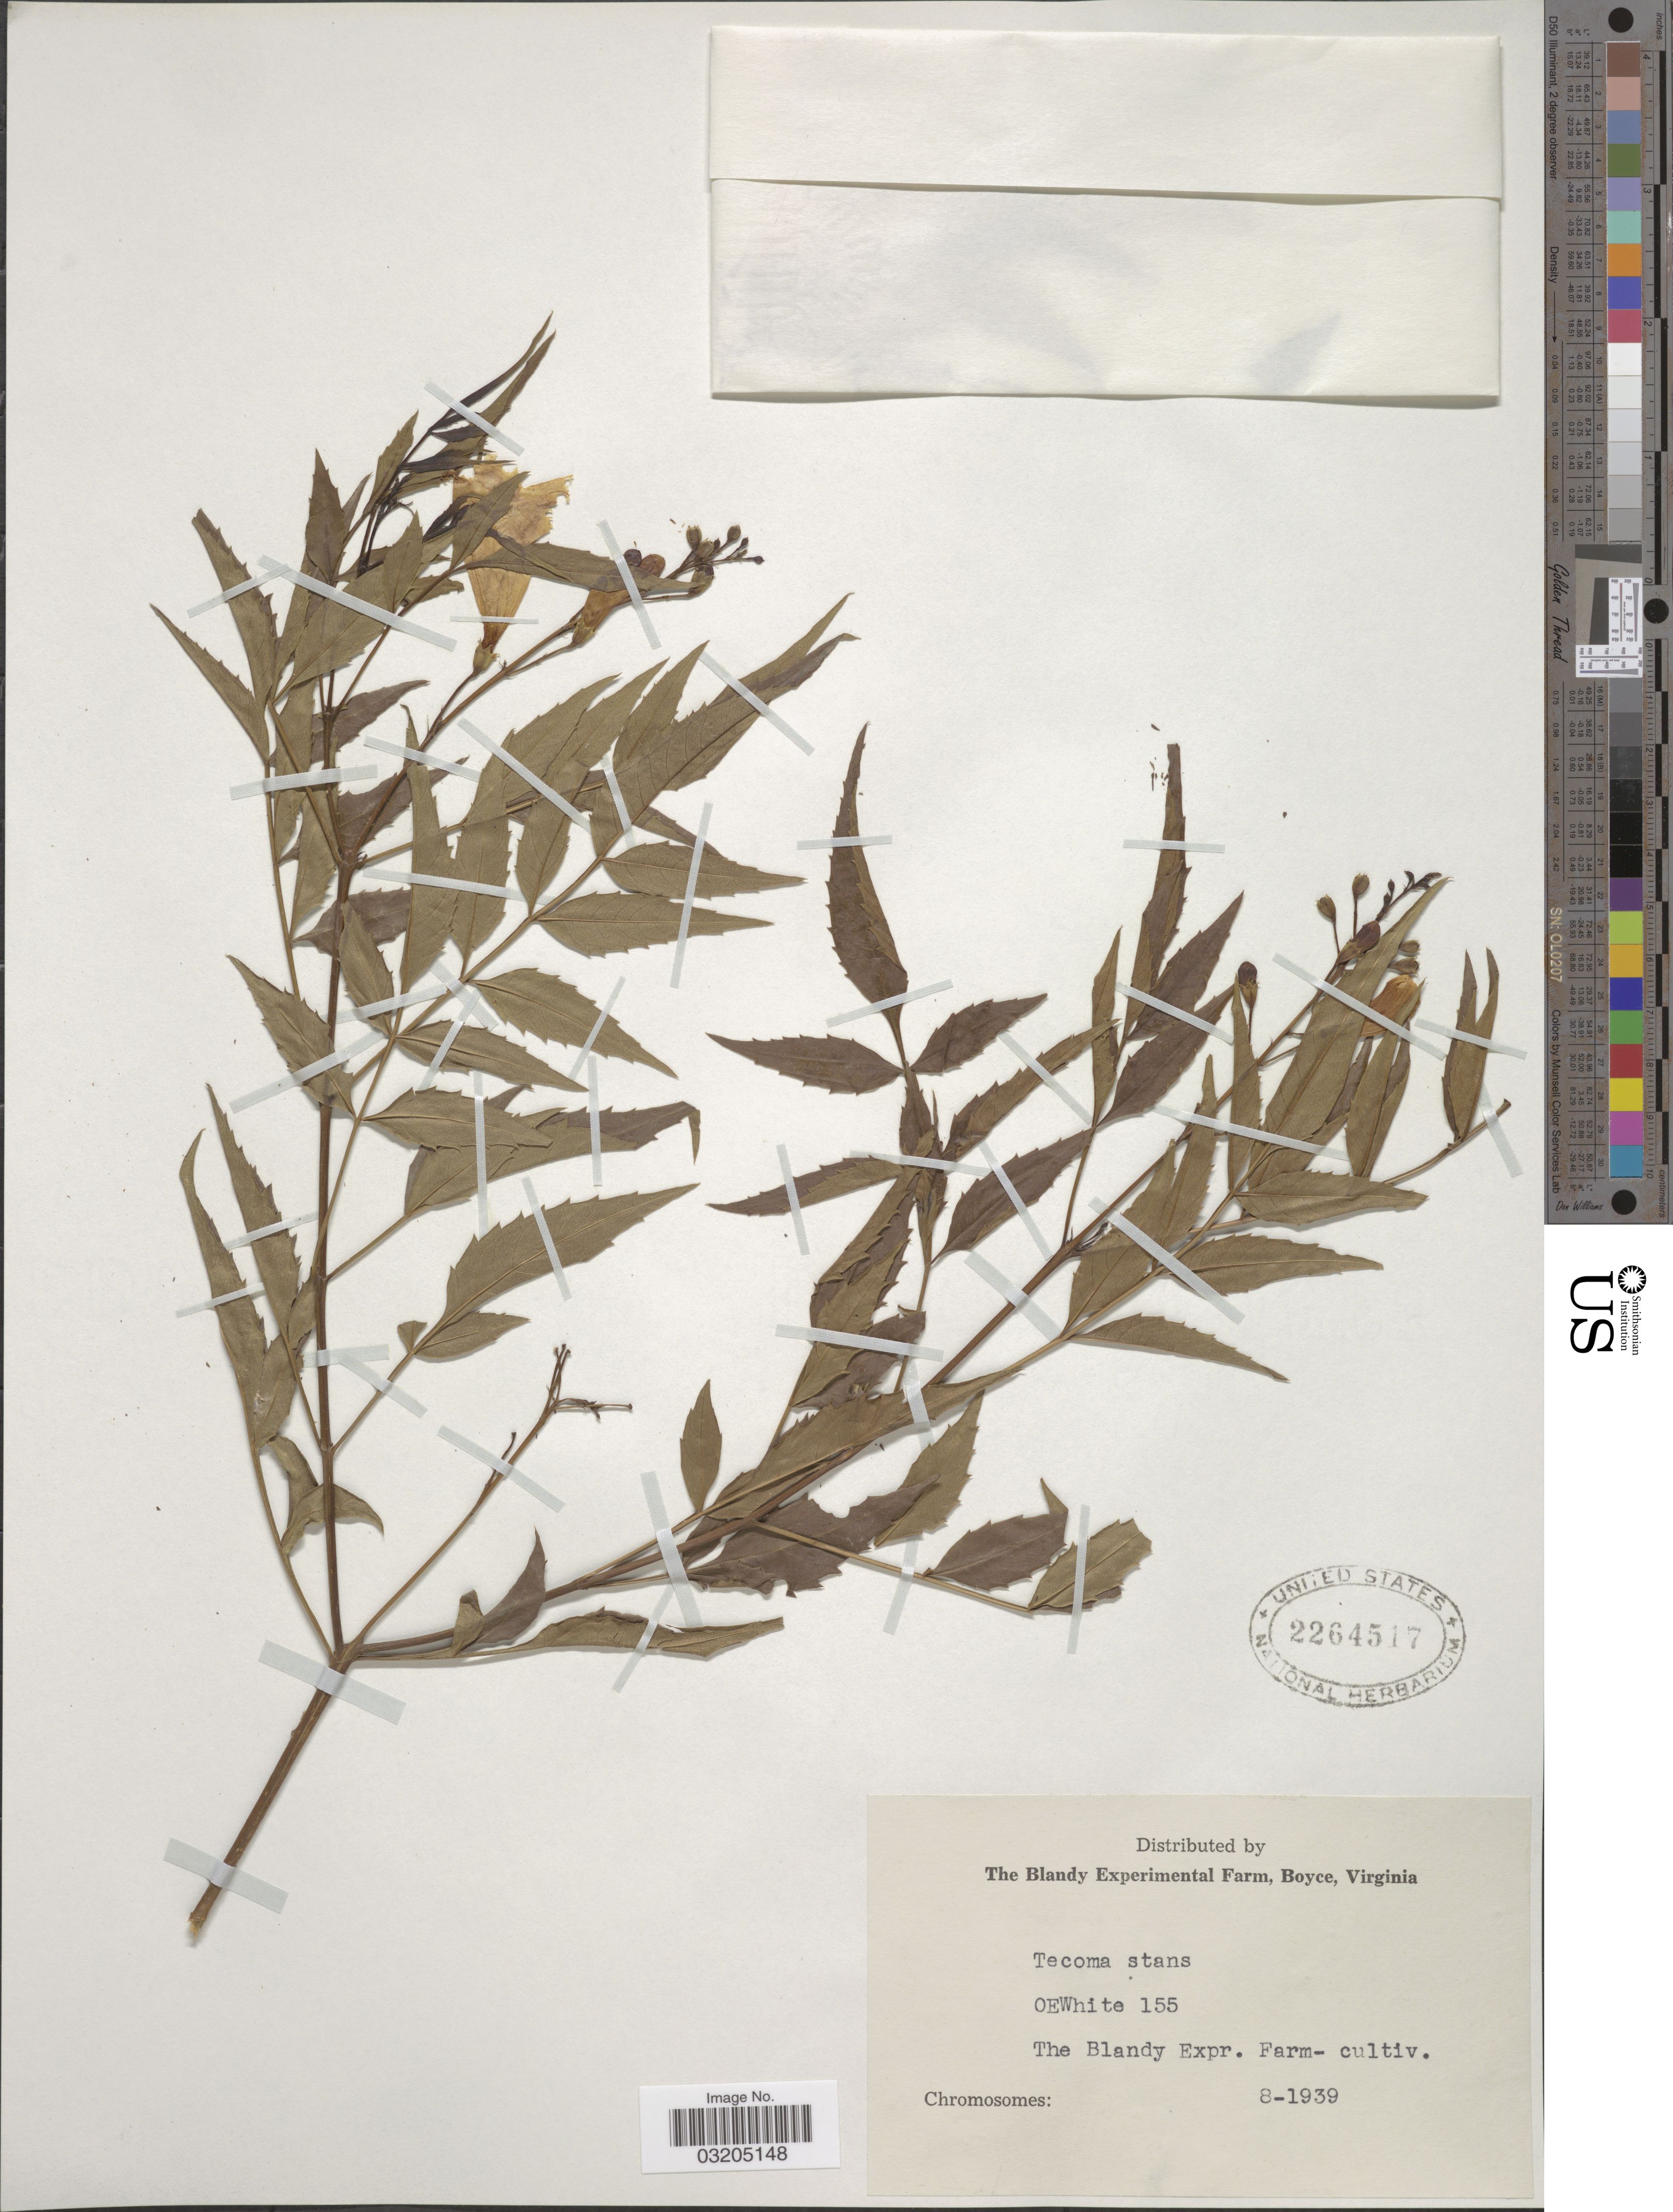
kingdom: Plantae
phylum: Tracheophyta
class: Magnoliopsida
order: Lamiales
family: Bignoniaceae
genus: Tecoma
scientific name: Tecoma stans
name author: (L.) Juss. ex Kunth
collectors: O. E. White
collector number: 155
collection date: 1939-08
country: United States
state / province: Virginia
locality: The Blandy Expr. Farm- cultiv.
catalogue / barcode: US 2264517